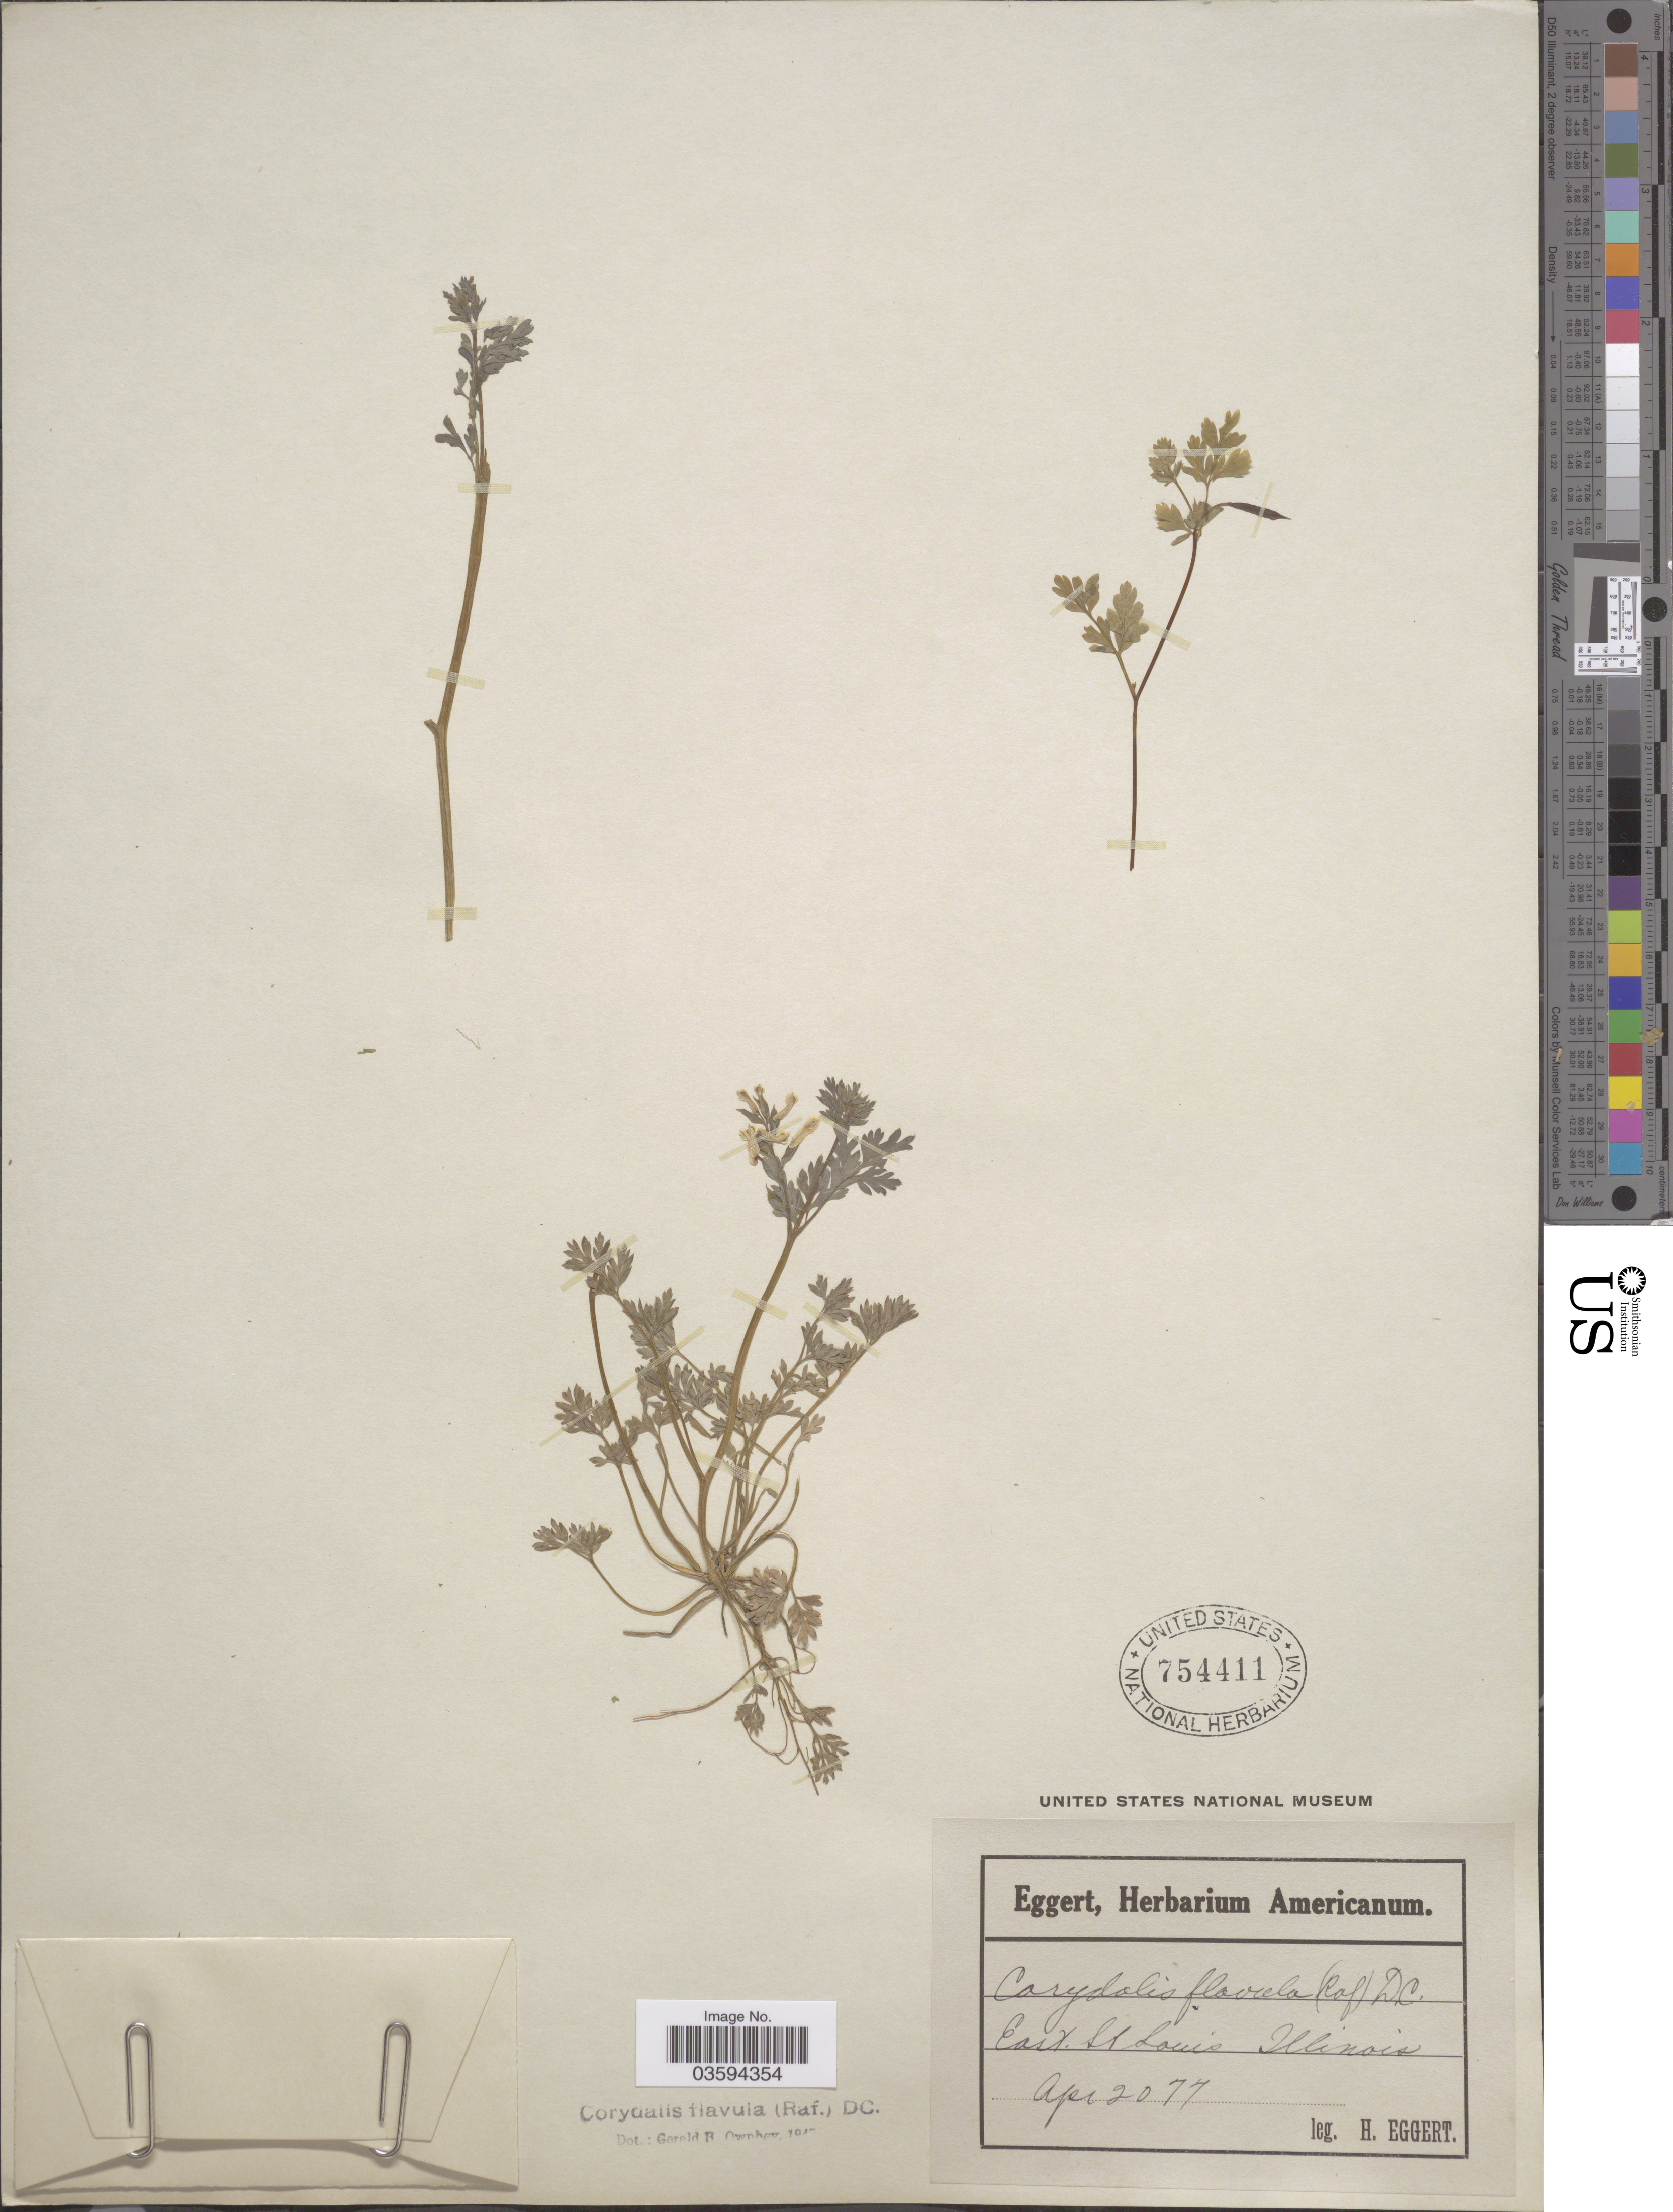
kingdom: Plantae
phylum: Tracheophyta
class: Magnoliopsida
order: Ranunculales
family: Papaveraceae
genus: Corydalis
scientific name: Corydalis flavula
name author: (Raf.) DC.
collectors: H. Eggert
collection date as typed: Transcribed d/m/y: 20/4/77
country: United States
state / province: Illinois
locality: East St. Louis.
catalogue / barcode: US 754411